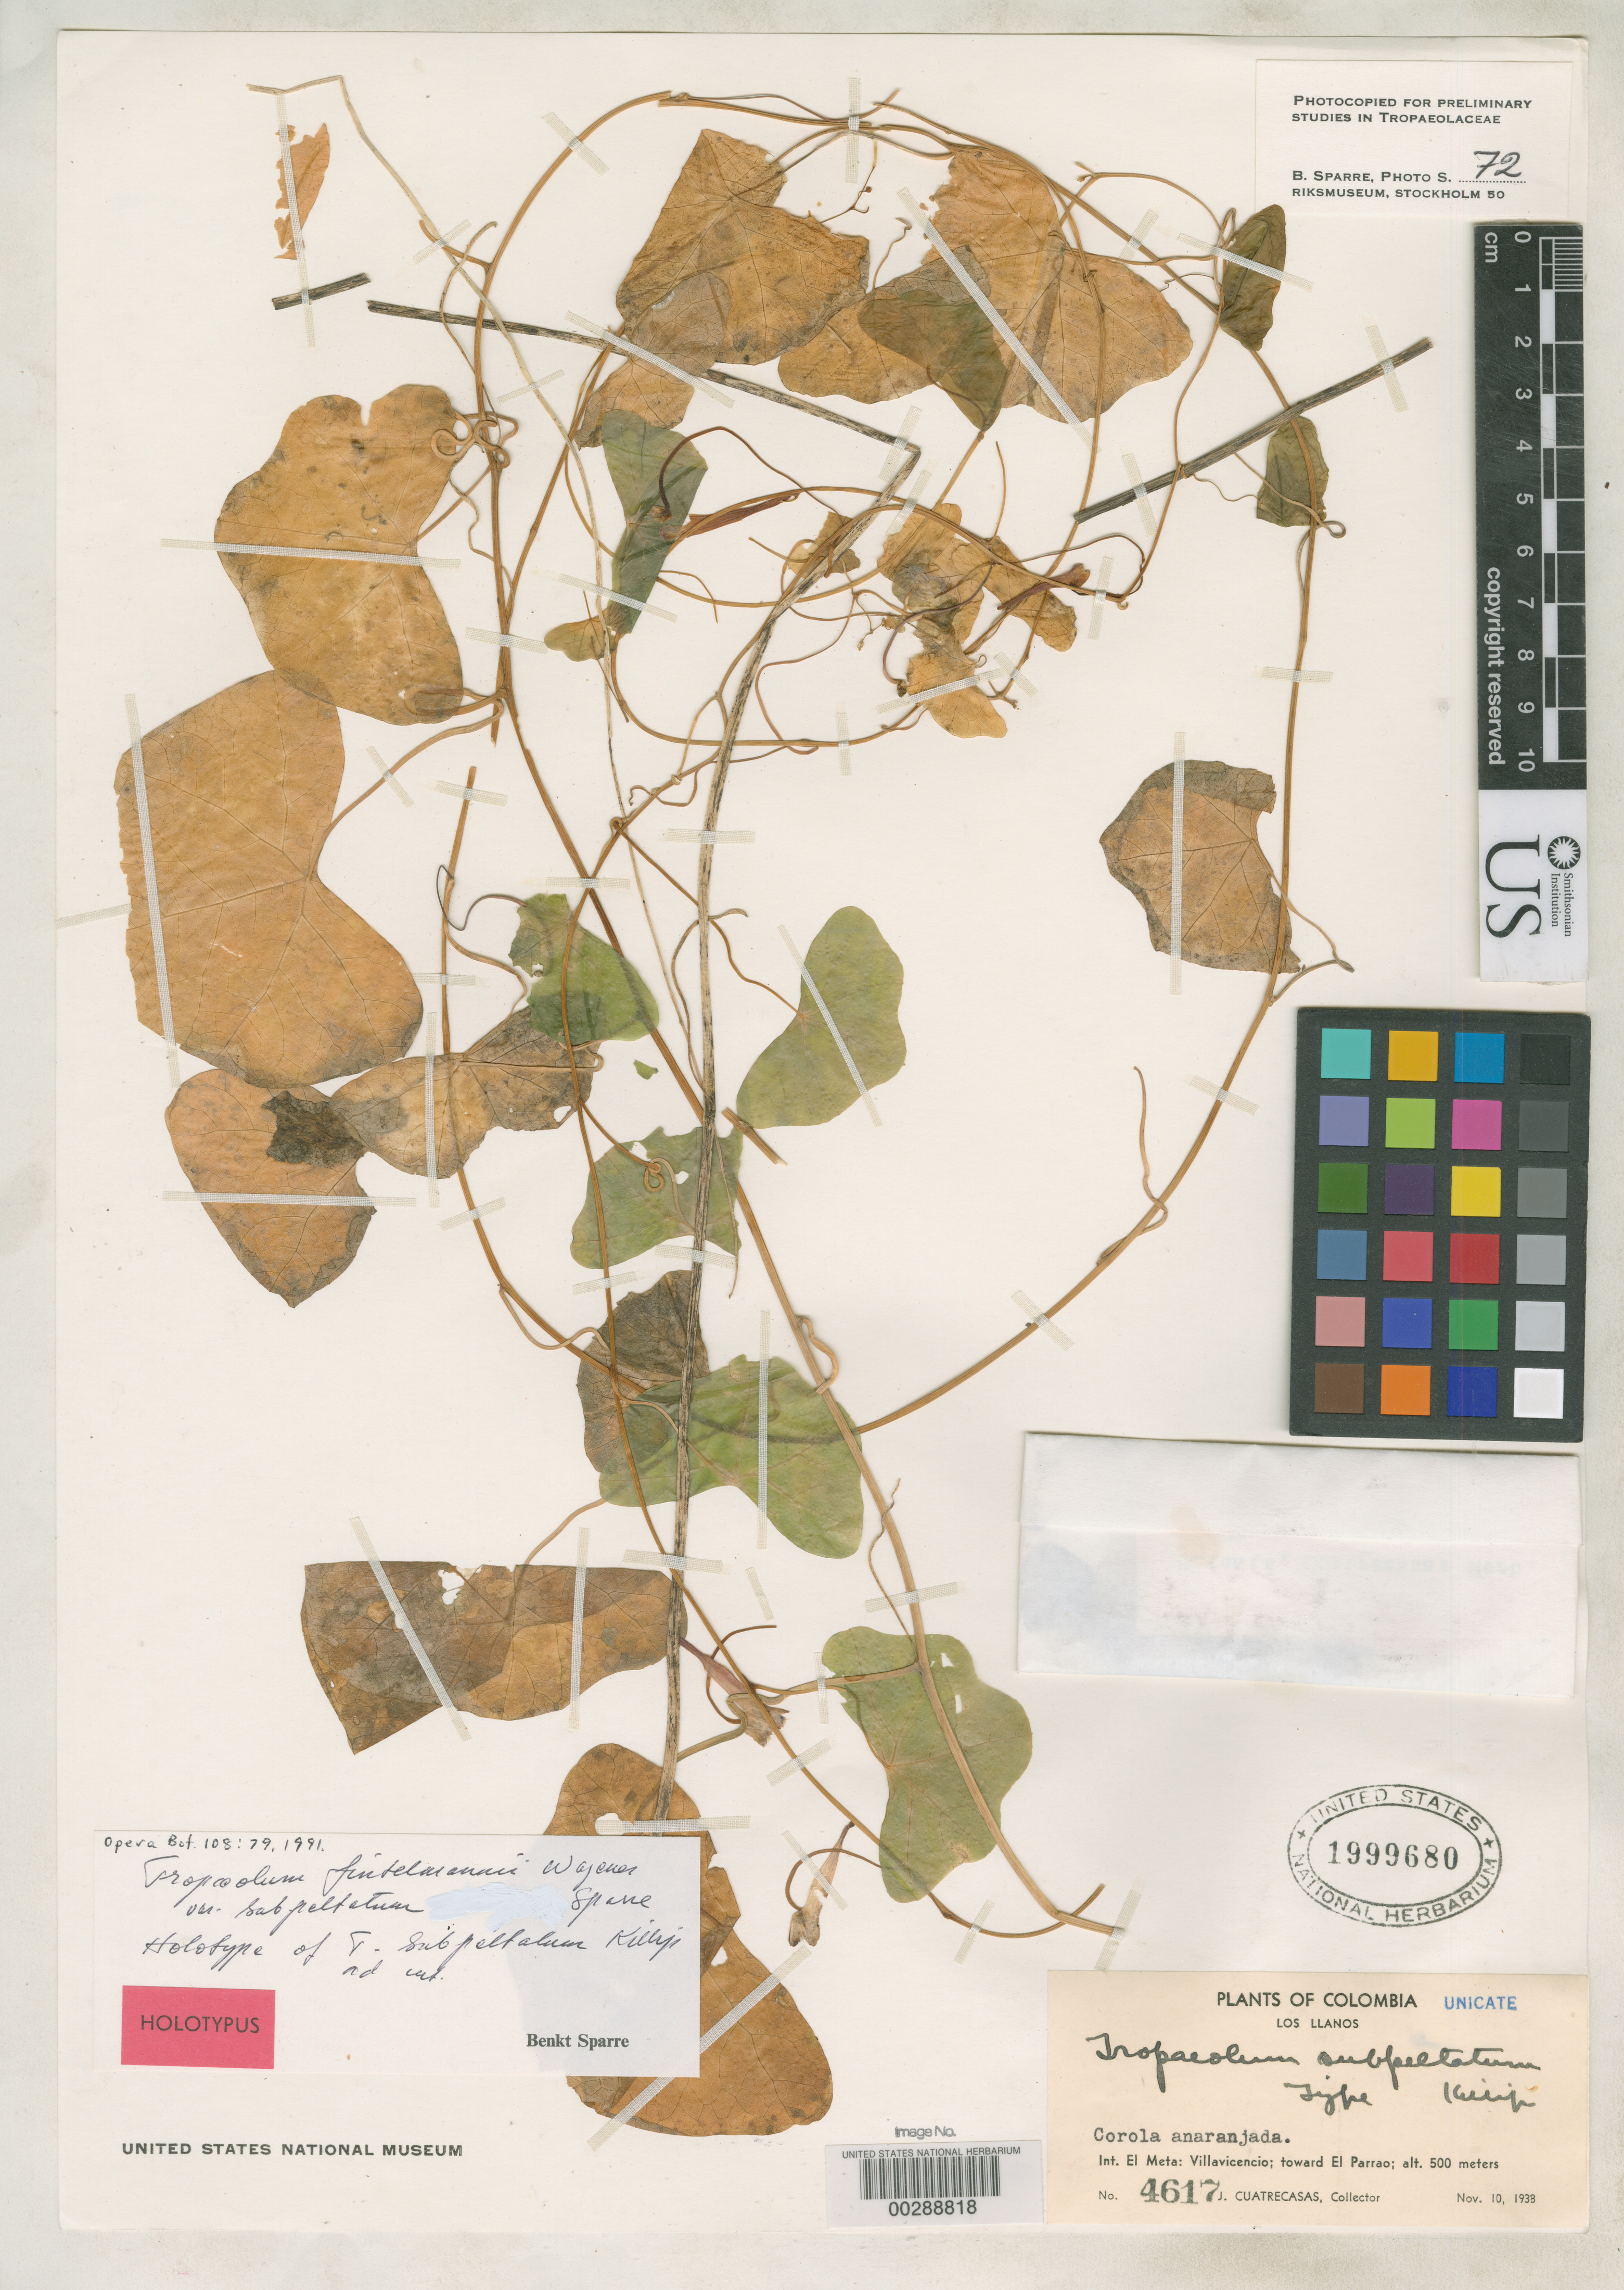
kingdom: Plantae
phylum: Tracheophyta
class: Magnoliopsida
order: Brassicales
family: Tropaeolaceae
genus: Tropaeolum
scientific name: Tropaeolum fintelmannii var. subpeltatum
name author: Sparre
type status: Holotype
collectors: J. Cuatrecasas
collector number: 4617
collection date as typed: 10 Nov 1938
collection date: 1938-11-10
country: Colombia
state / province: Meta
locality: Villa Vicencia, toward El Parrao.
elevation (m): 1480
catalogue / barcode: US 1999680